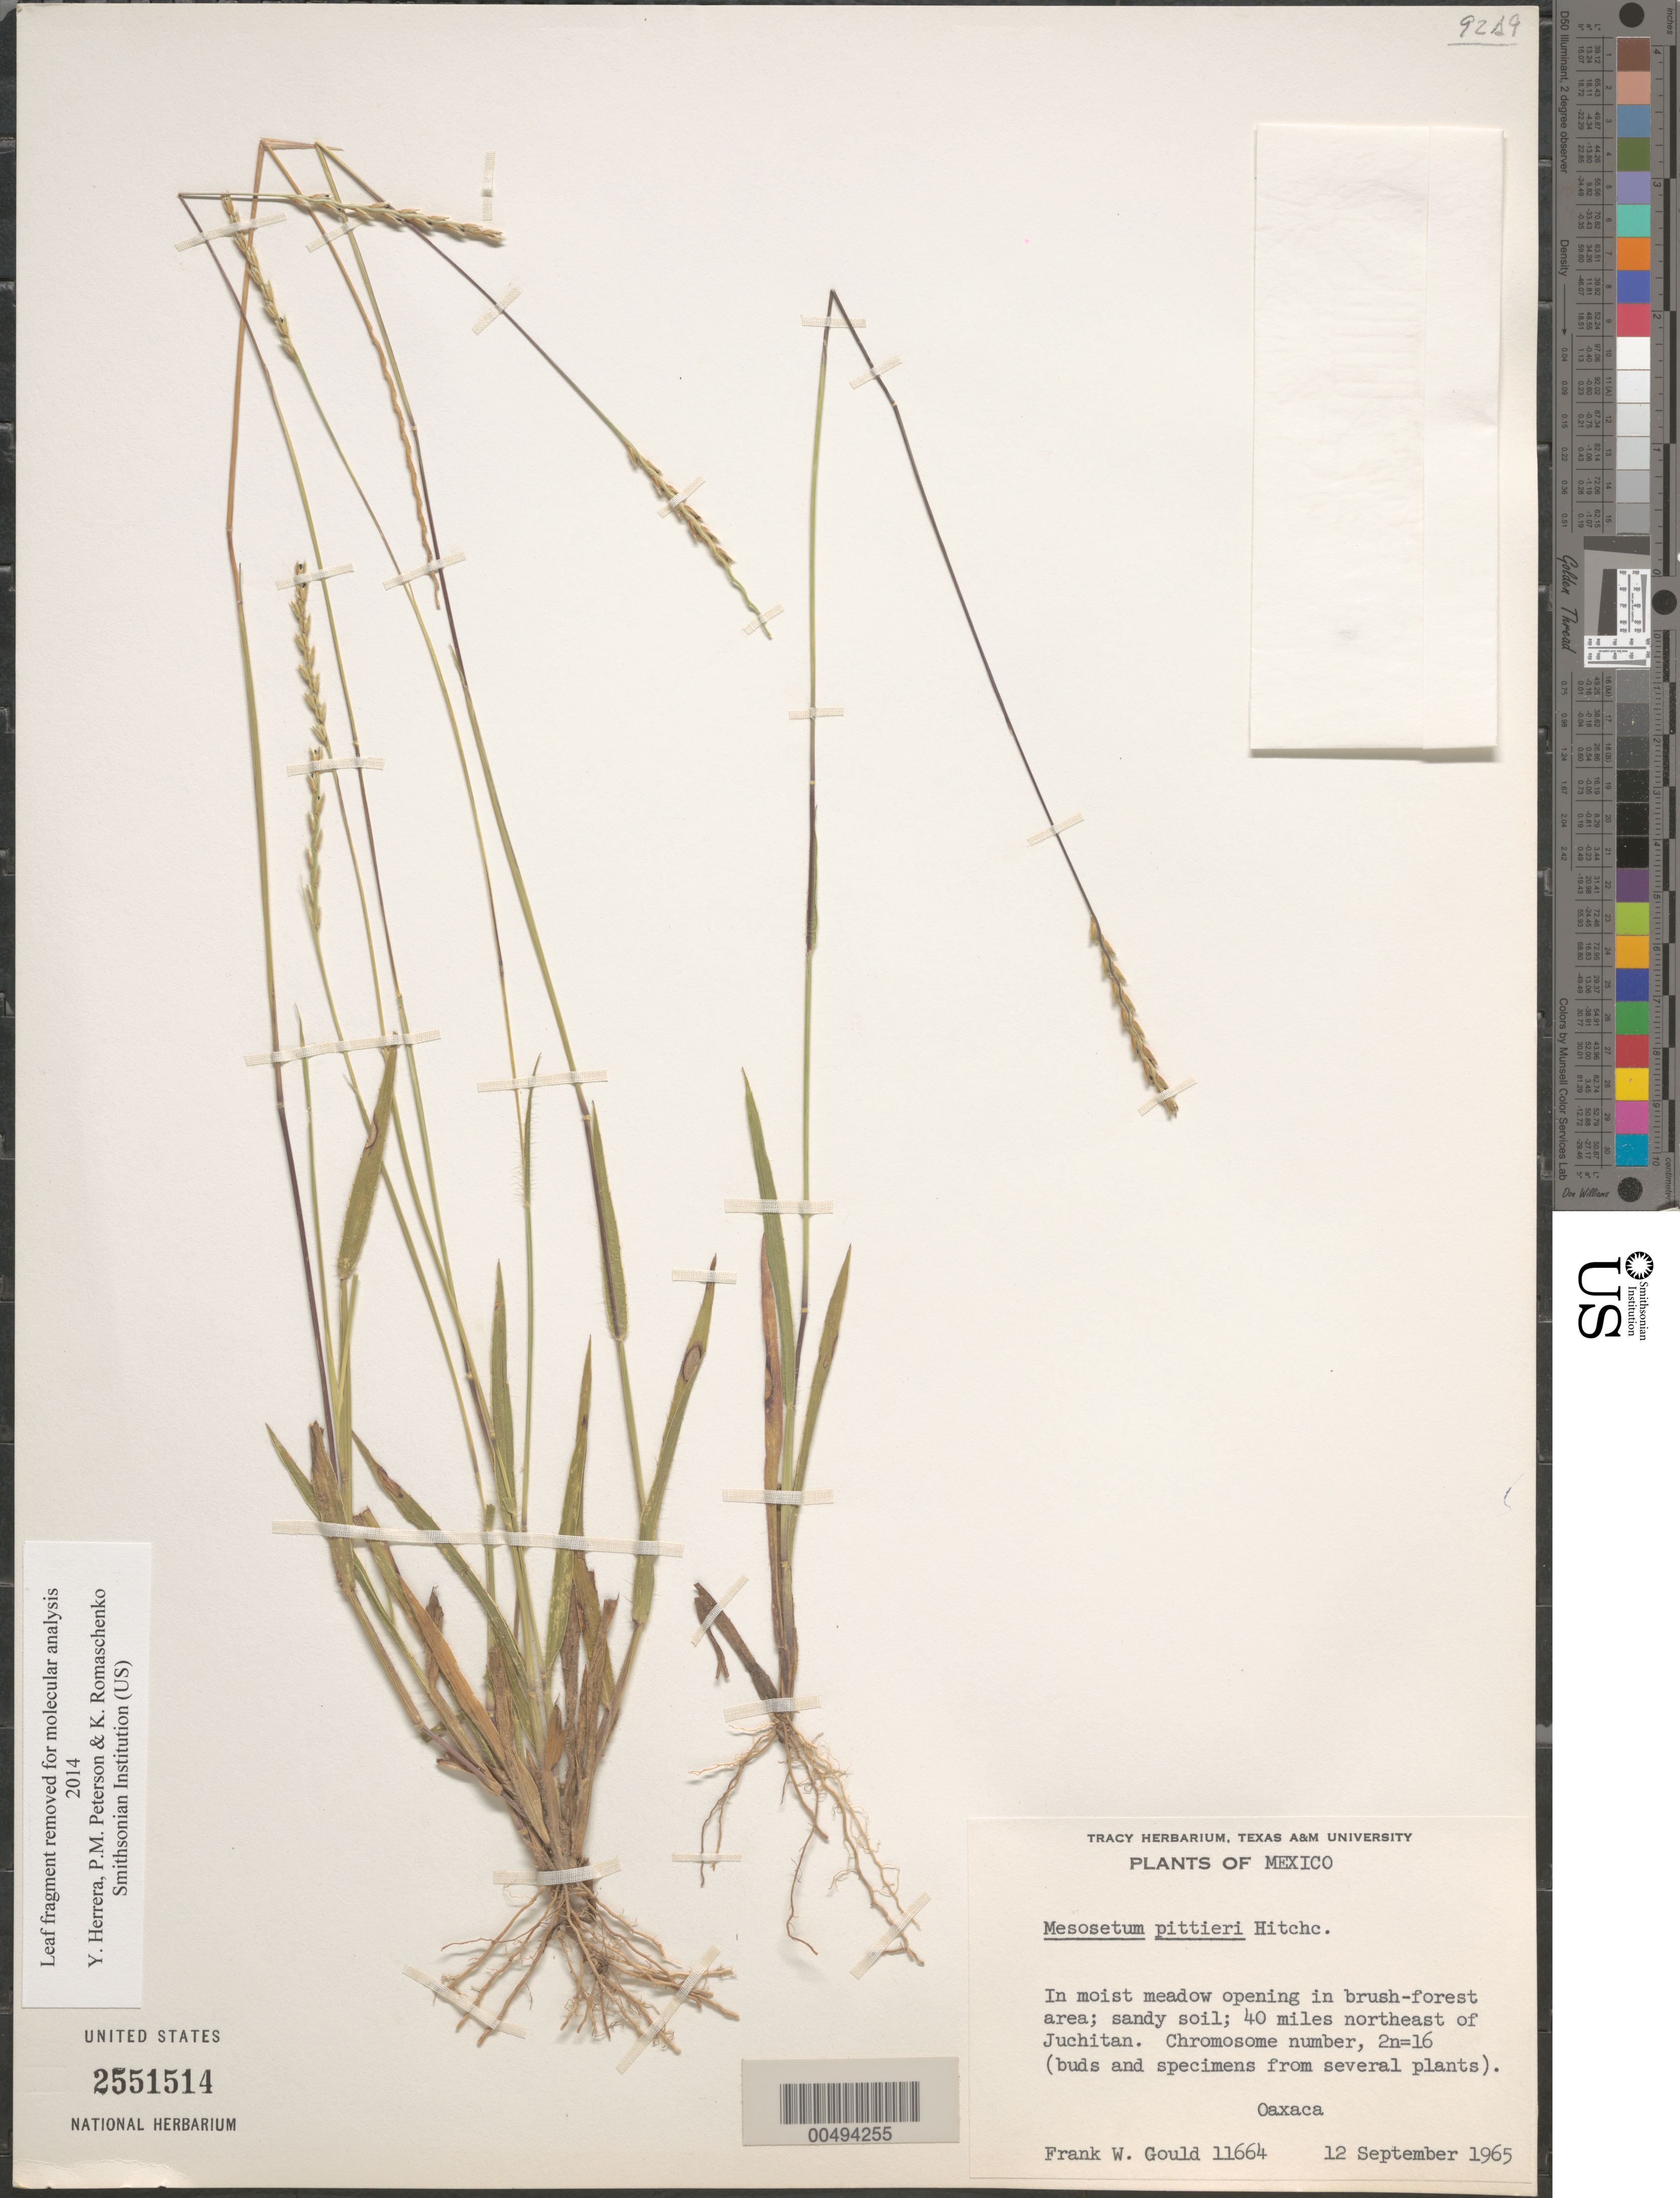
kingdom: Plantae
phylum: Tracheophyta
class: Liliopsida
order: Poales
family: Poaceae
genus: Mesosetum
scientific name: Mesosetum pittieri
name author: Hitchc.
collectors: F. W. Gould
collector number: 11664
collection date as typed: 12 Sep 1965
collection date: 1965-09-12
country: Mexico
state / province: Oaxaca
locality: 40 mi NE of Juchitan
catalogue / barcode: US 2551514